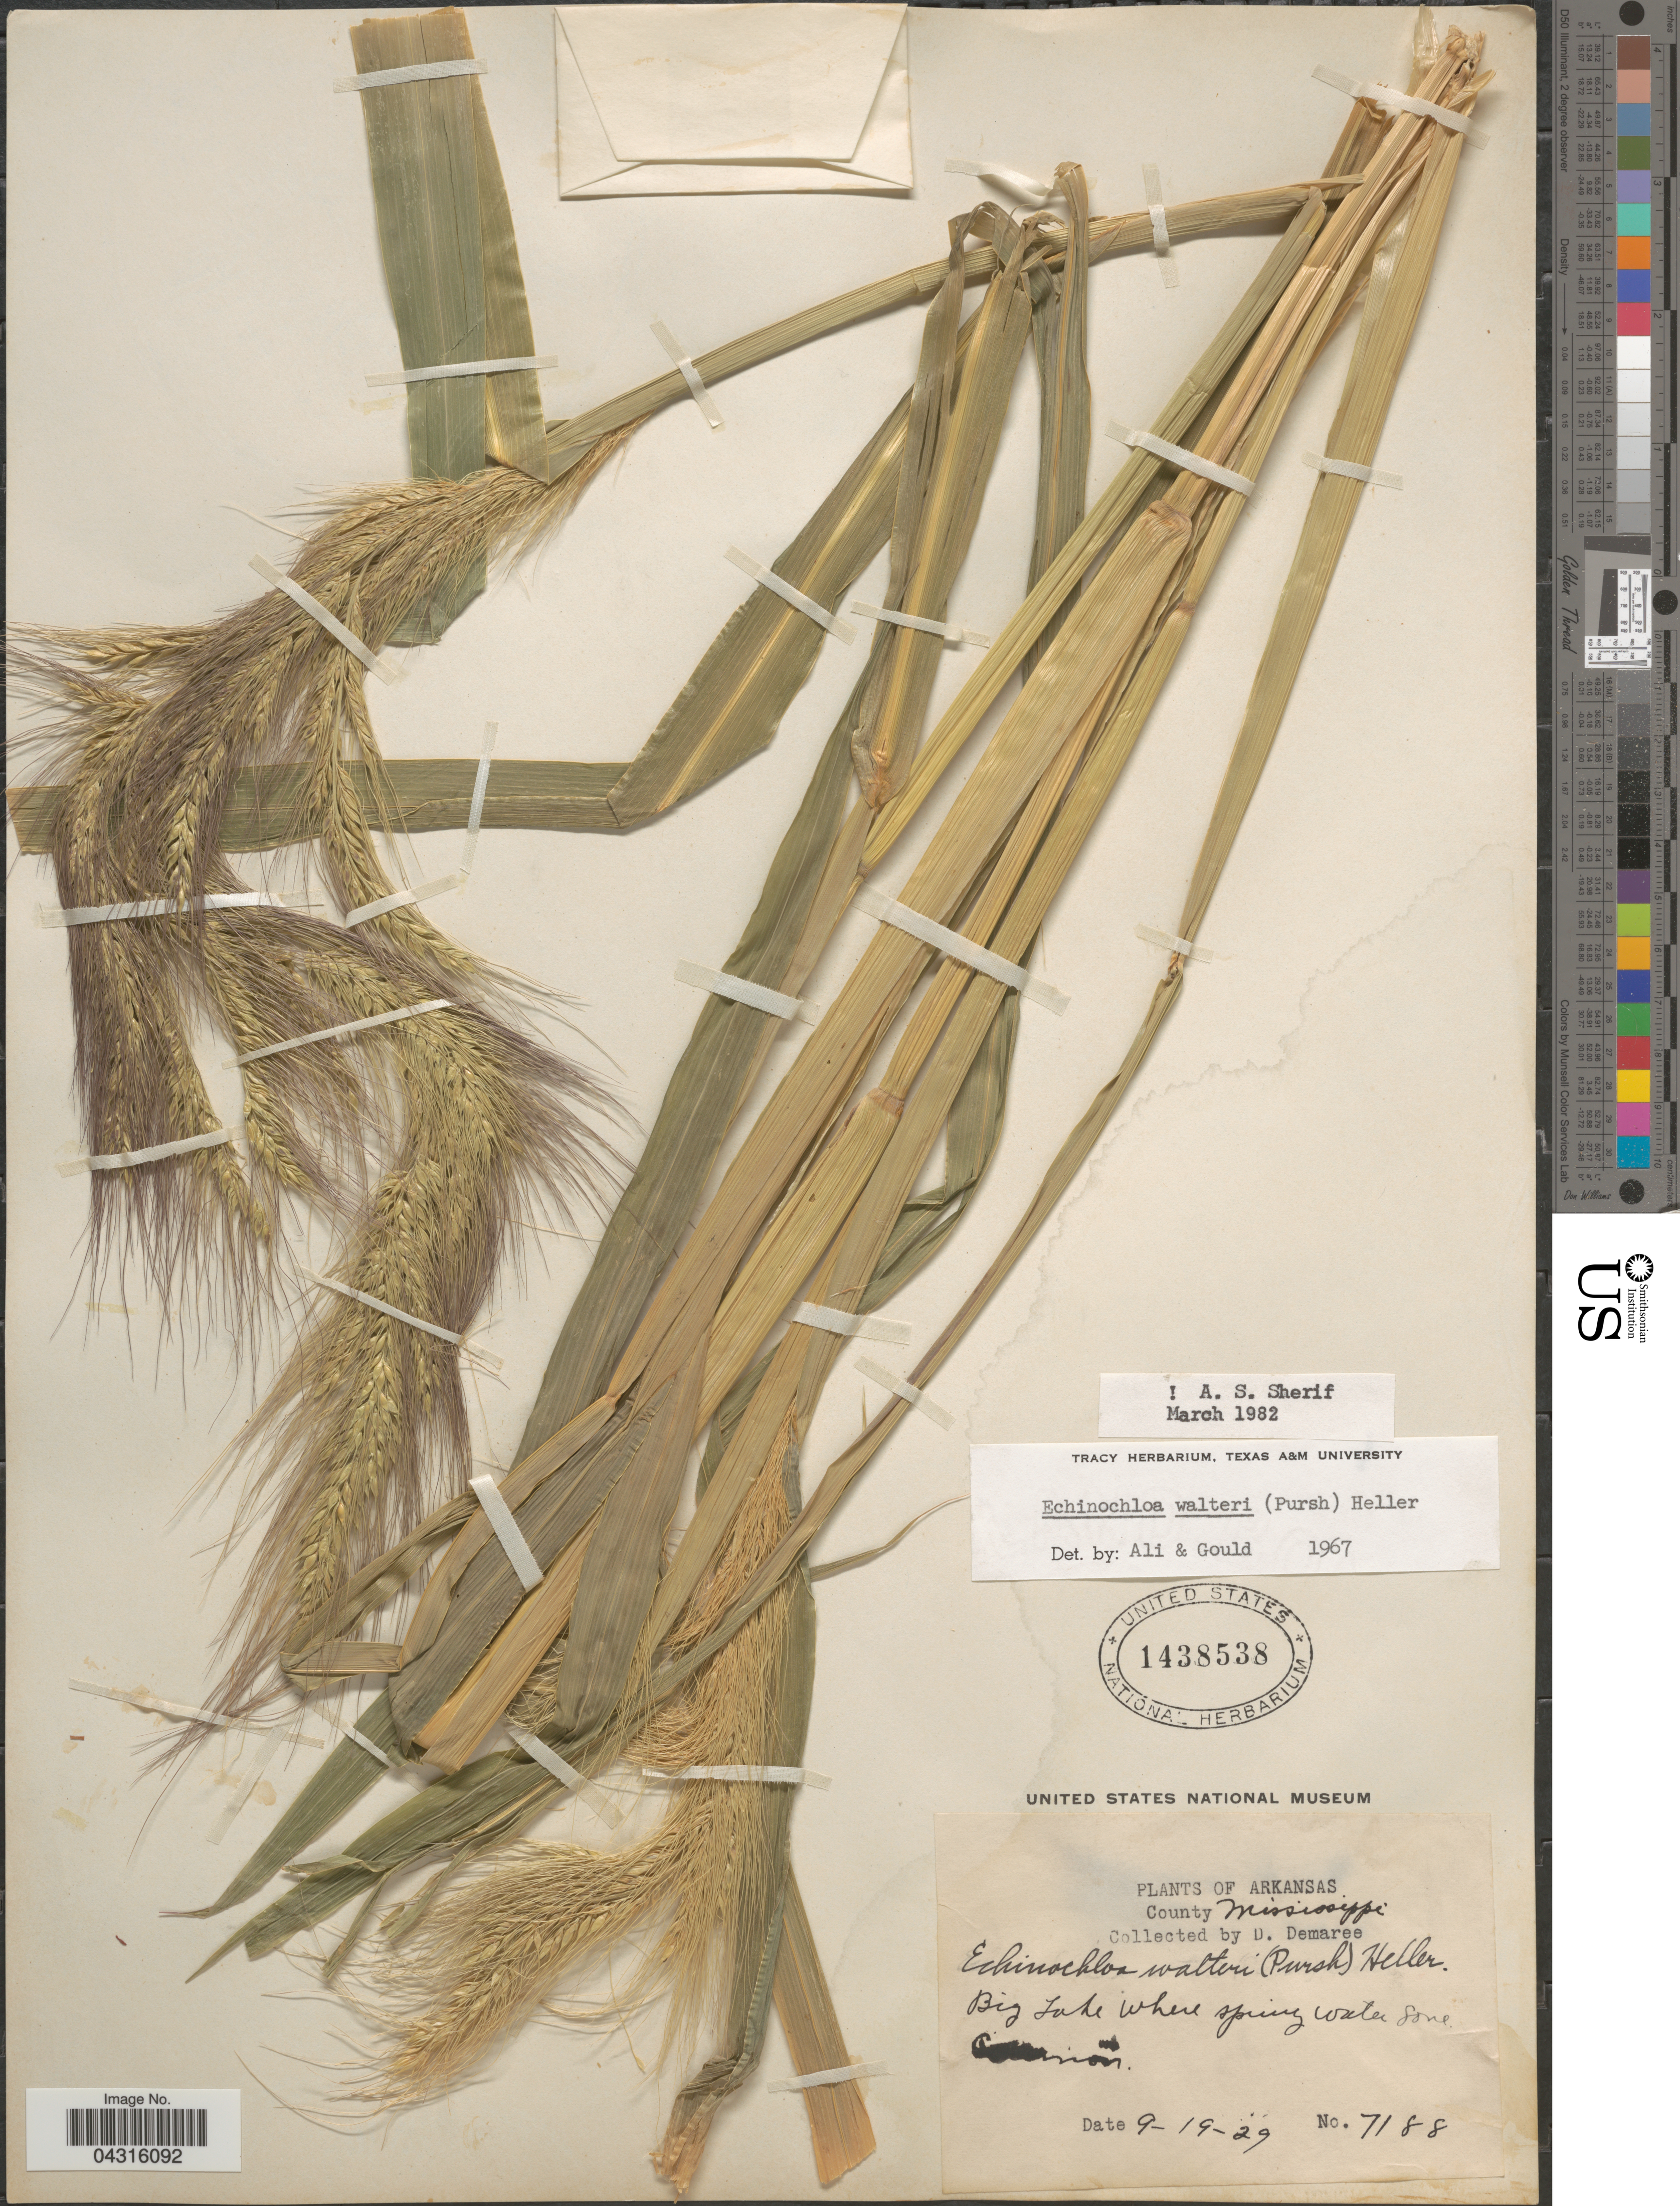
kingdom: Plantae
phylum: Tracheophyta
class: Liliopsida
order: Poales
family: Poaceae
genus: Echinochloa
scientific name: Echinochloa walteri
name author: (Pursh) A. Heller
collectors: D. Demaree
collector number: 7188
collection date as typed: Transcribed d/m/y: 19/9/29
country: United States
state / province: Arkansas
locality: Big Lake where spring water gone.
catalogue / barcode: US 1438538